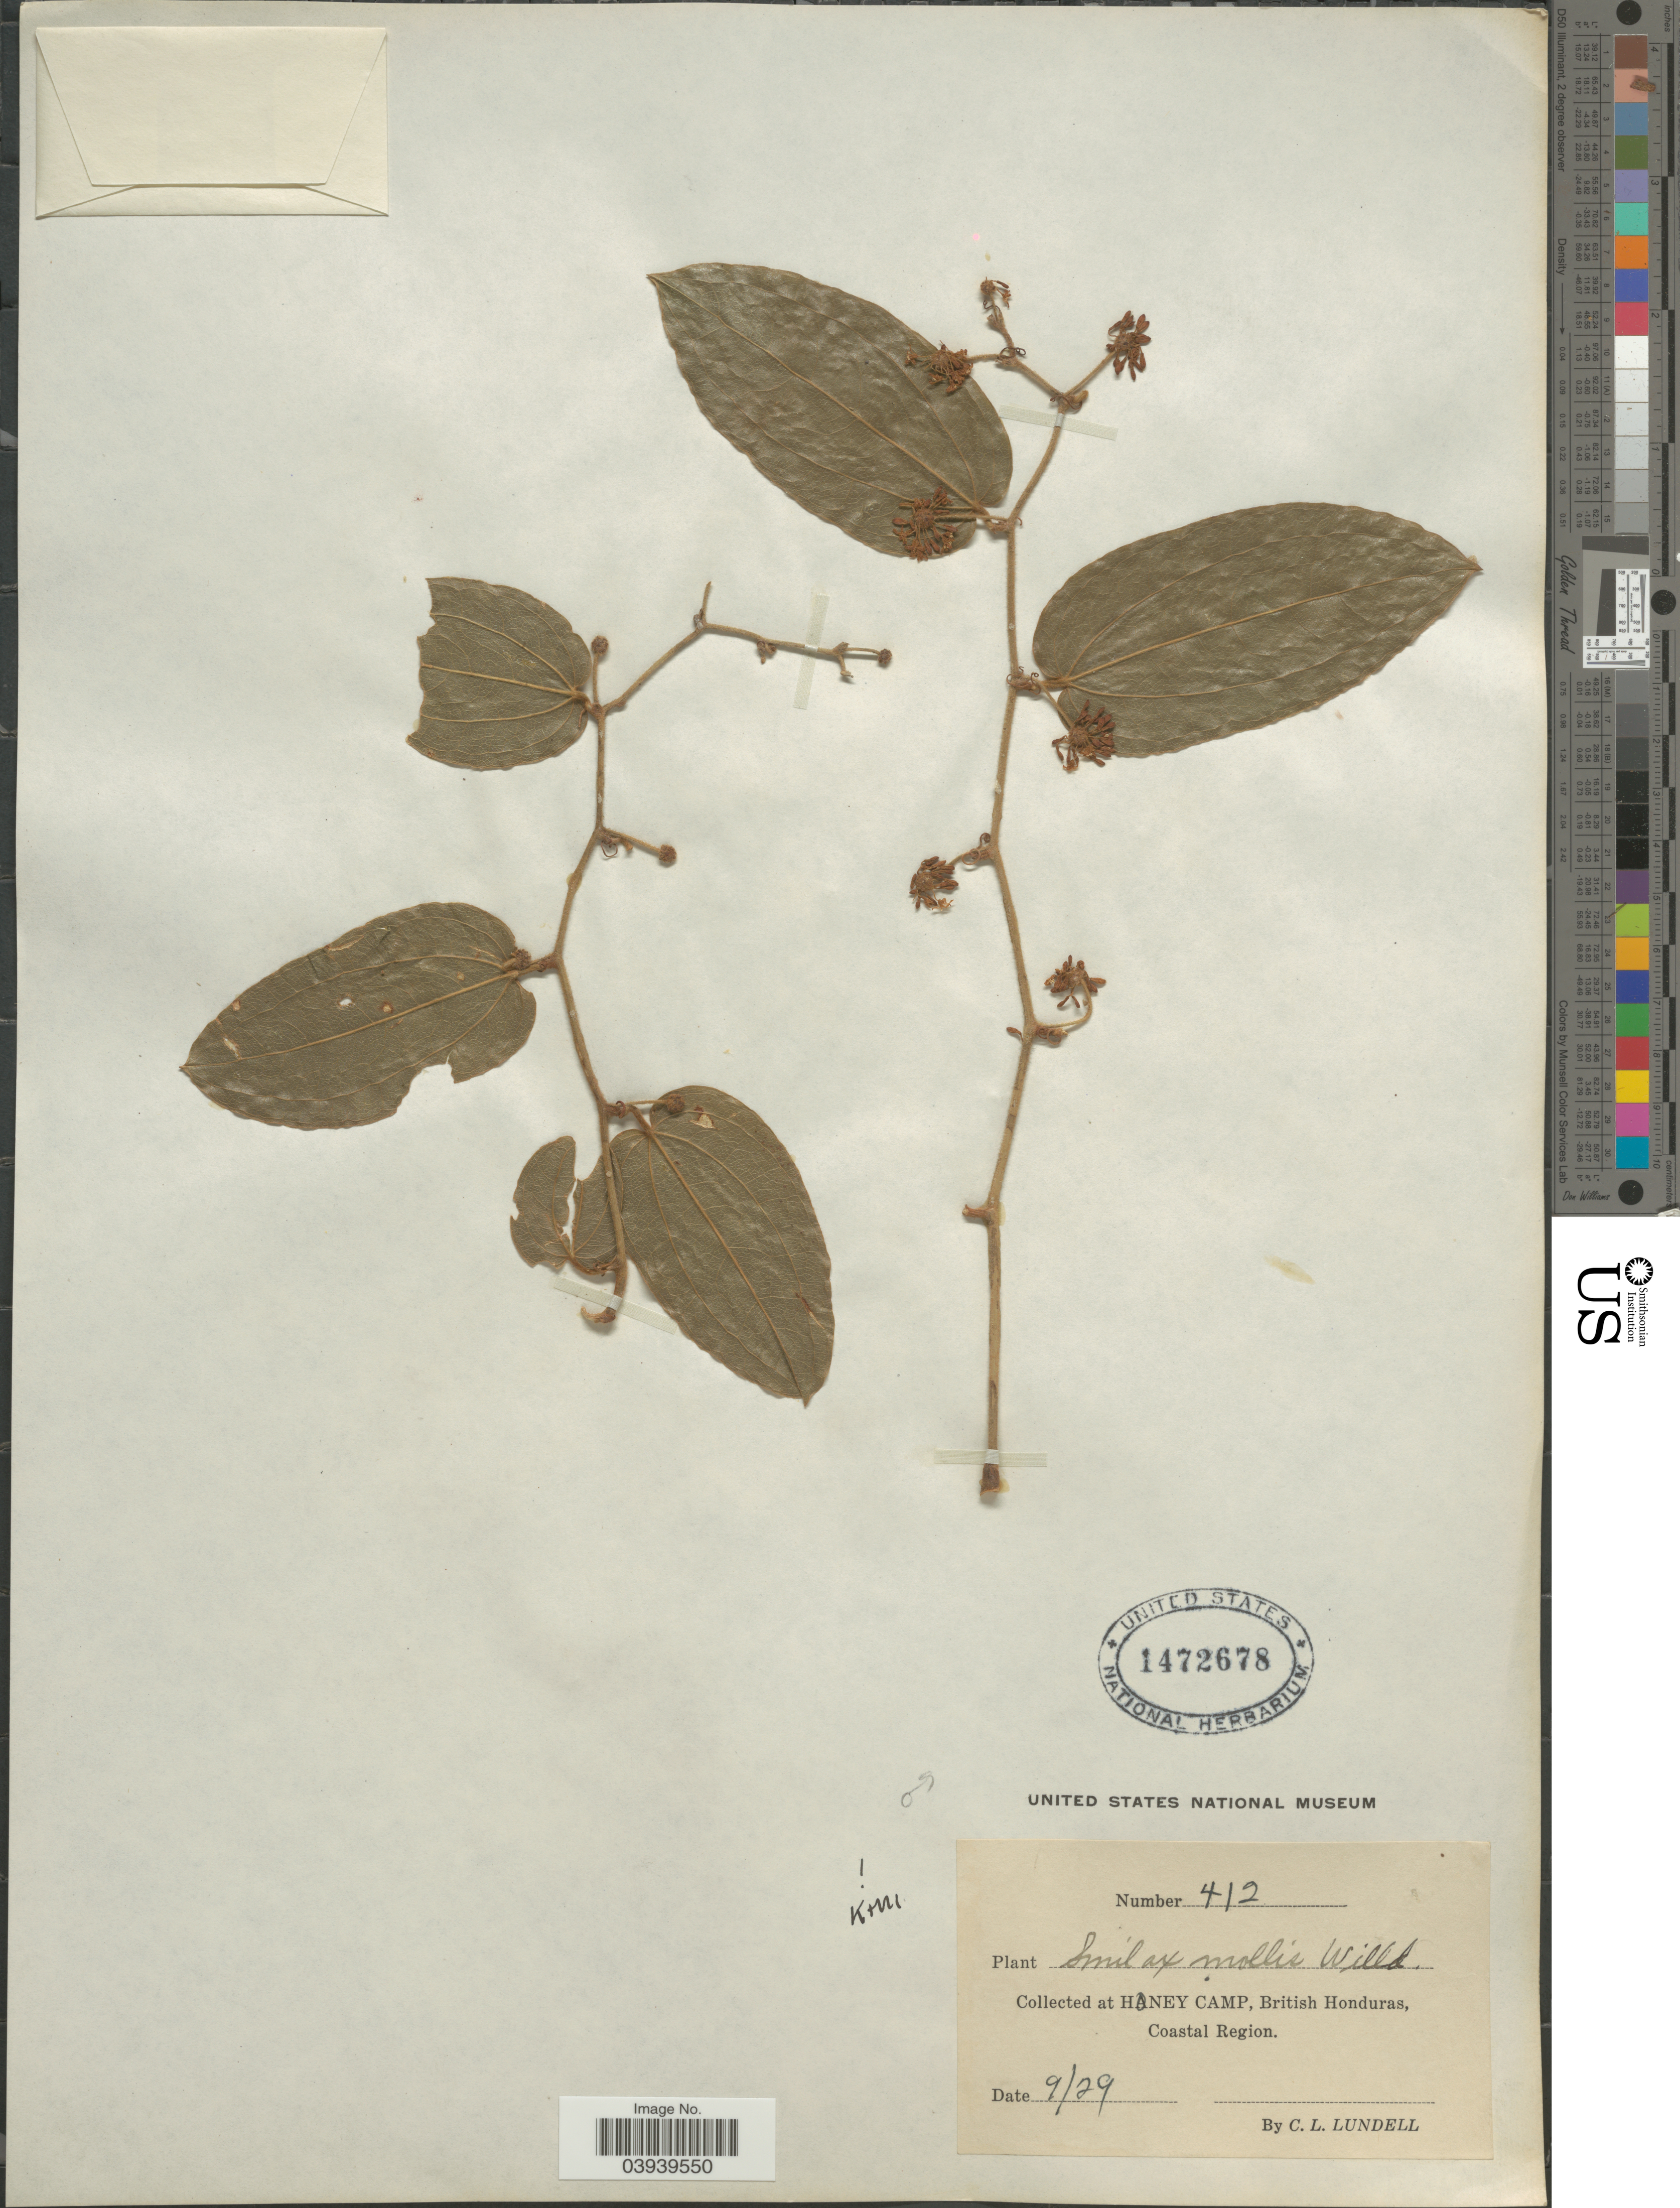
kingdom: Plantae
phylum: Tracheophyta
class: Liliopsida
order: Liliales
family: Smilacaceae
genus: Smilax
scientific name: Smilax mollis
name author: Humb. & Bonpl. ex Willd.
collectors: C. L. Lundell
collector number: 412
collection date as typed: Transcribed d/m/y: /9/29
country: Belize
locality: On Honey Camp, British Honduras, Coastal Region.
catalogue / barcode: US 1472678